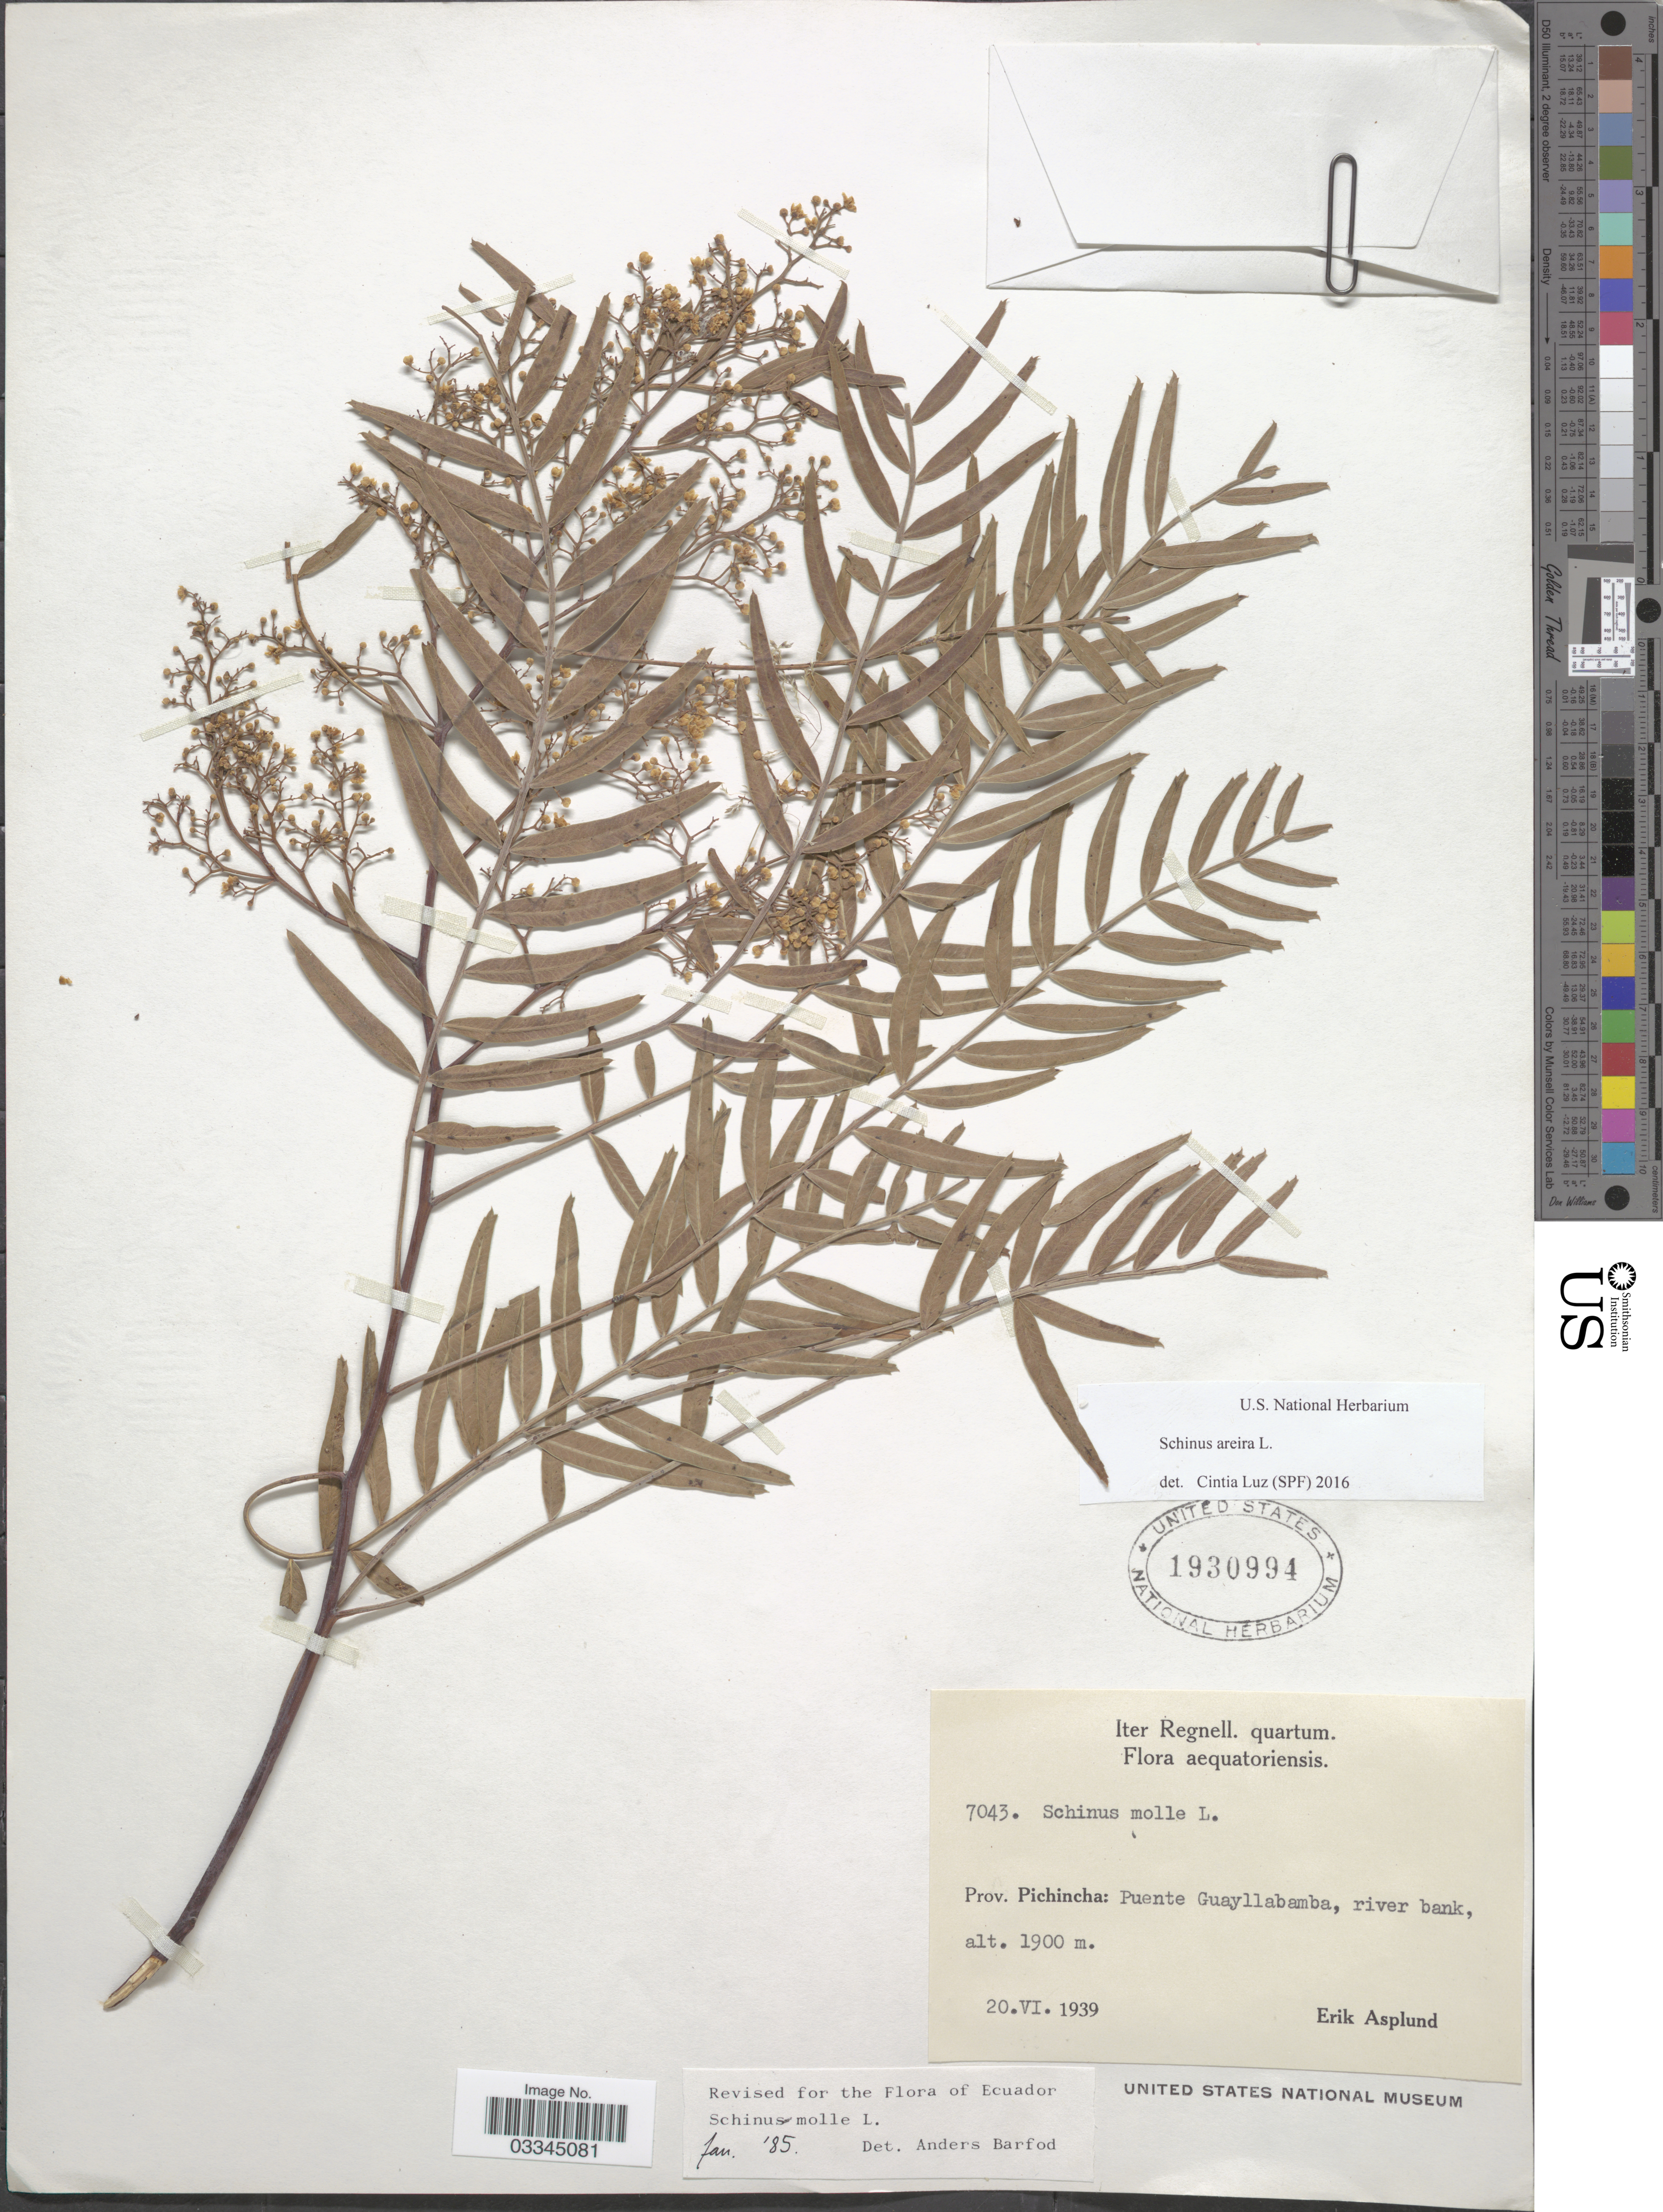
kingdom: Plantae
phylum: Tracheophyta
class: Magnoliopsida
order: Sapindales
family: Anacardiaceae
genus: Schinus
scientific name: Schinus areira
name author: L.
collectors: E. Asplund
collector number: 7043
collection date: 1939-06-20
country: Ecuador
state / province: Pichincha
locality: Aequatoriensis, Puente Guayllabamba.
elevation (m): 1900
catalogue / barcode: US 1930994